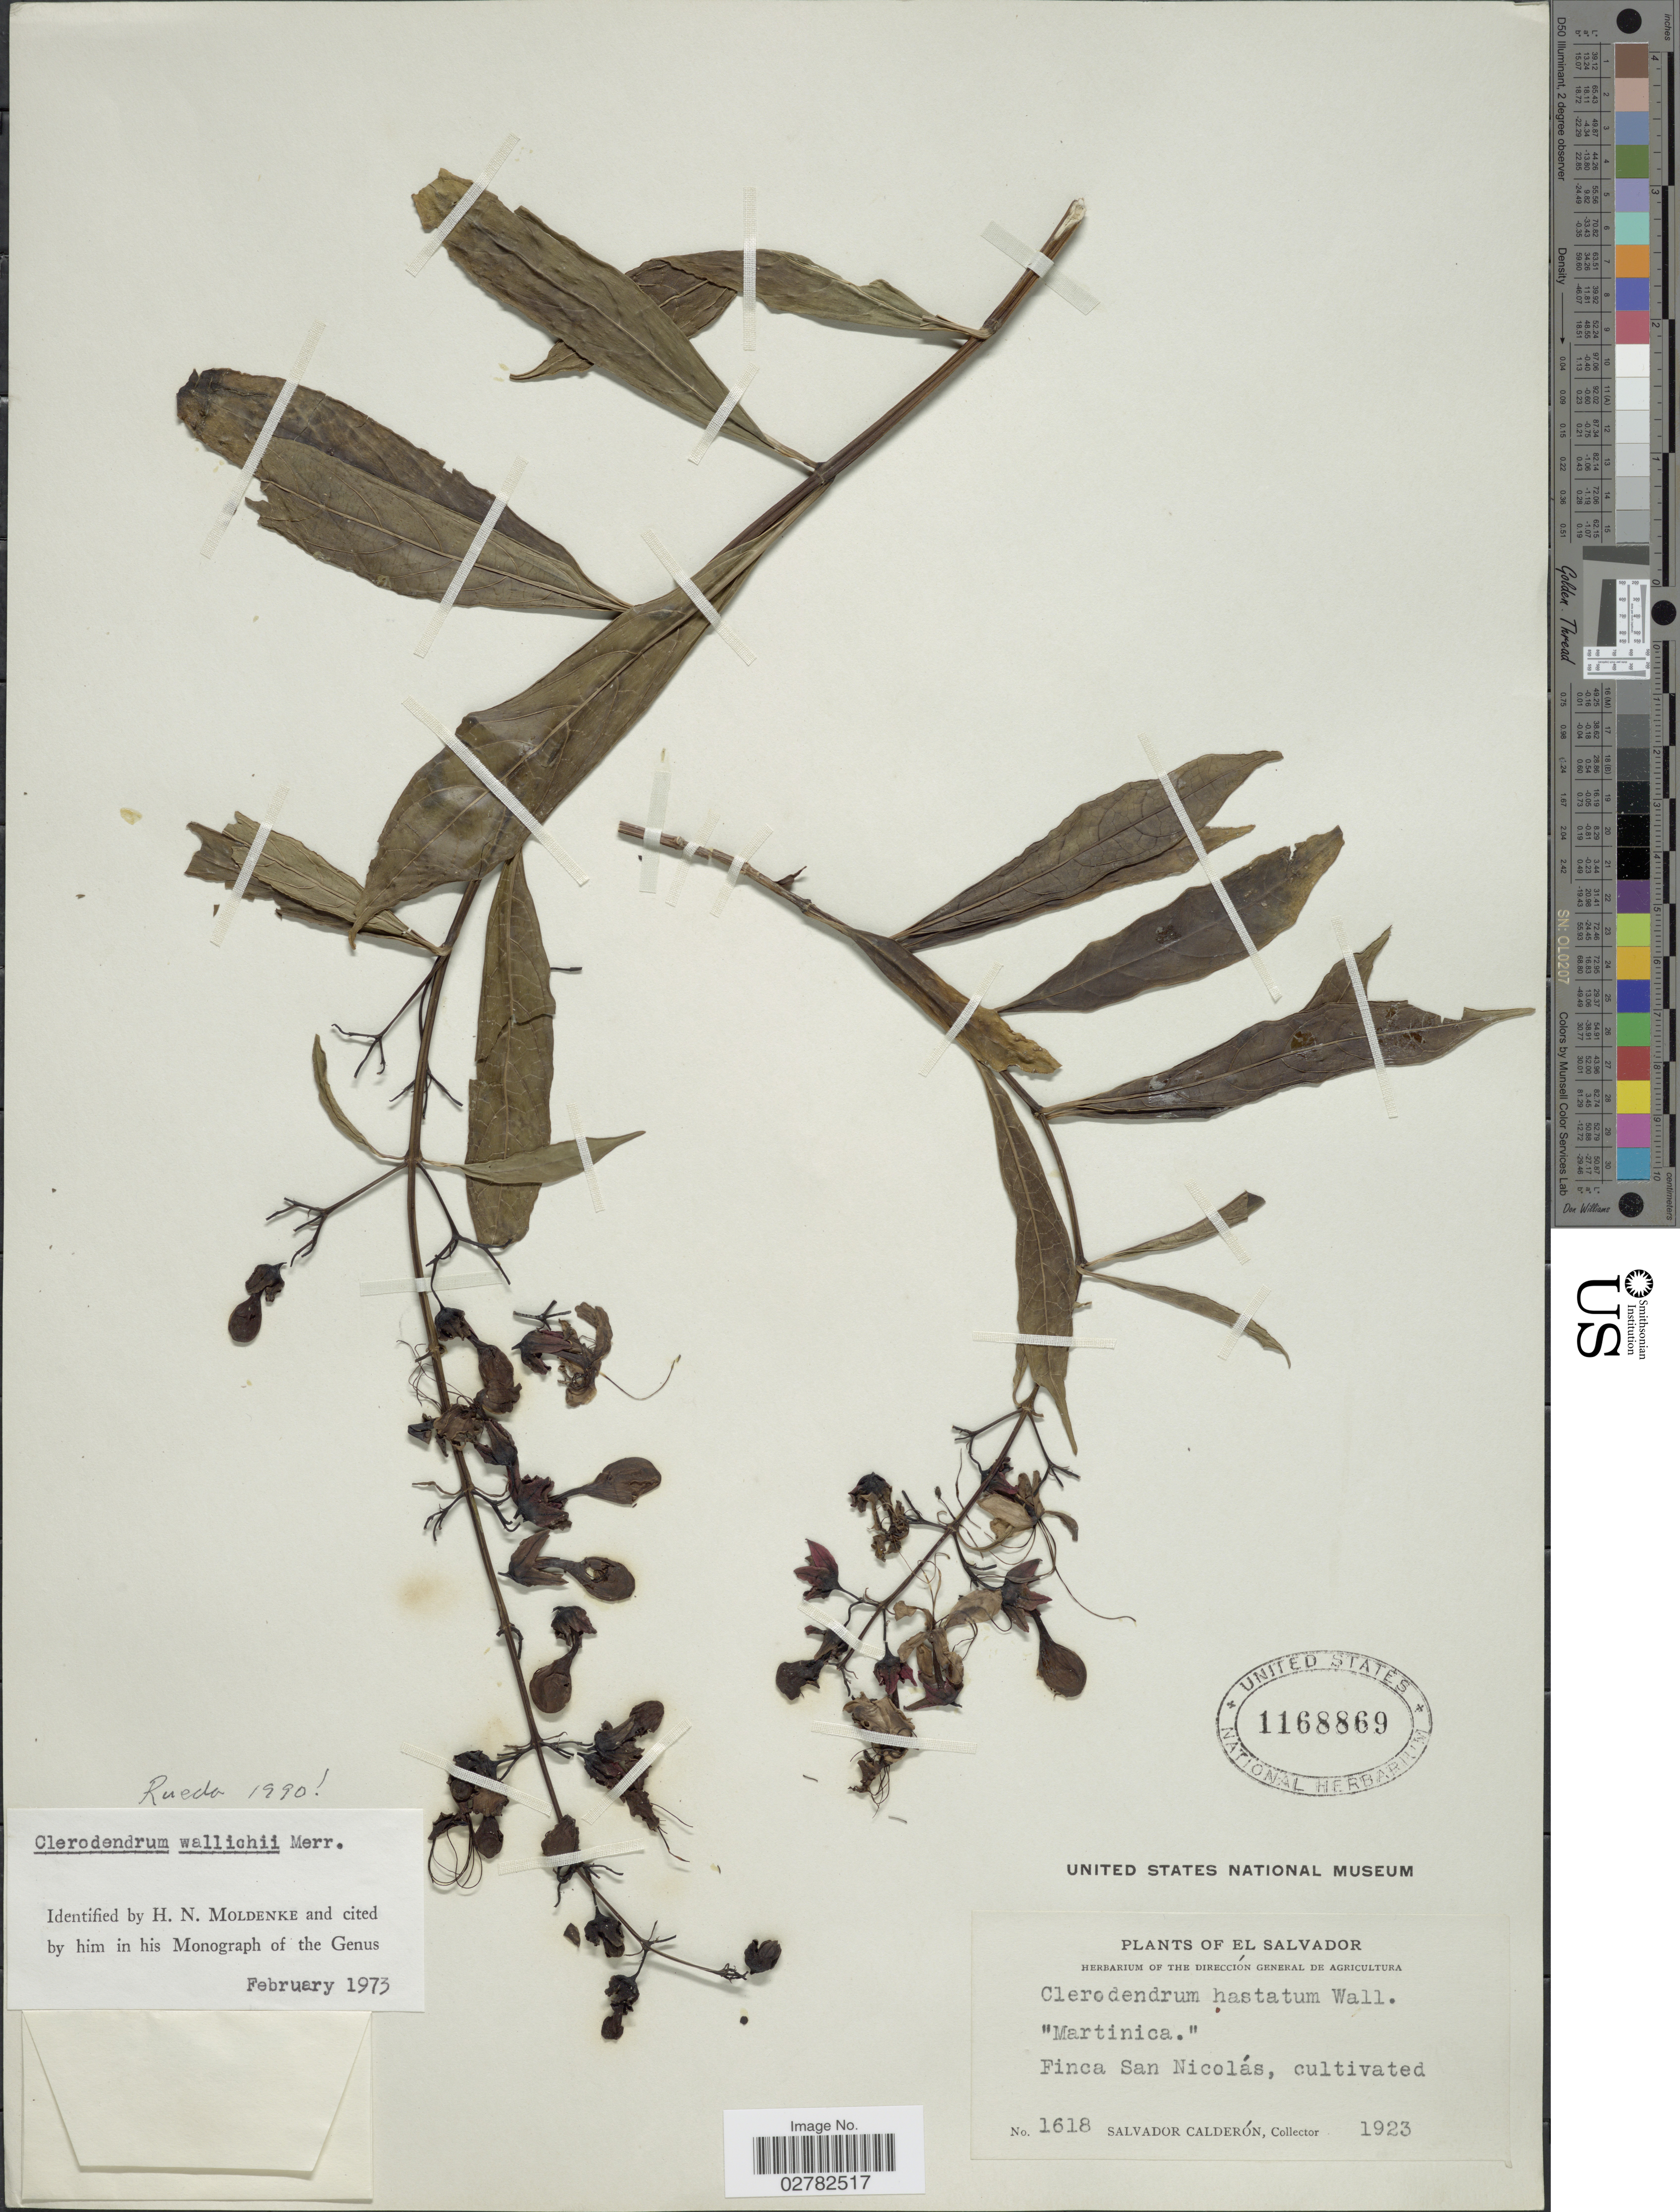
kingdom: Plantae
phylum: Tracheophyta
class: Magnoliopsida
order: Lamiales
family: Lamiaceae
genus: Clerodendrum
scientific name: Clerodendrum wallichii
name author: Merr.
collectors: S. Calderón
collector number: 1618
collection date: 1923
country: El Salvador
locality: Finca San Nicolás.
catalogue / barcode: US 1168869